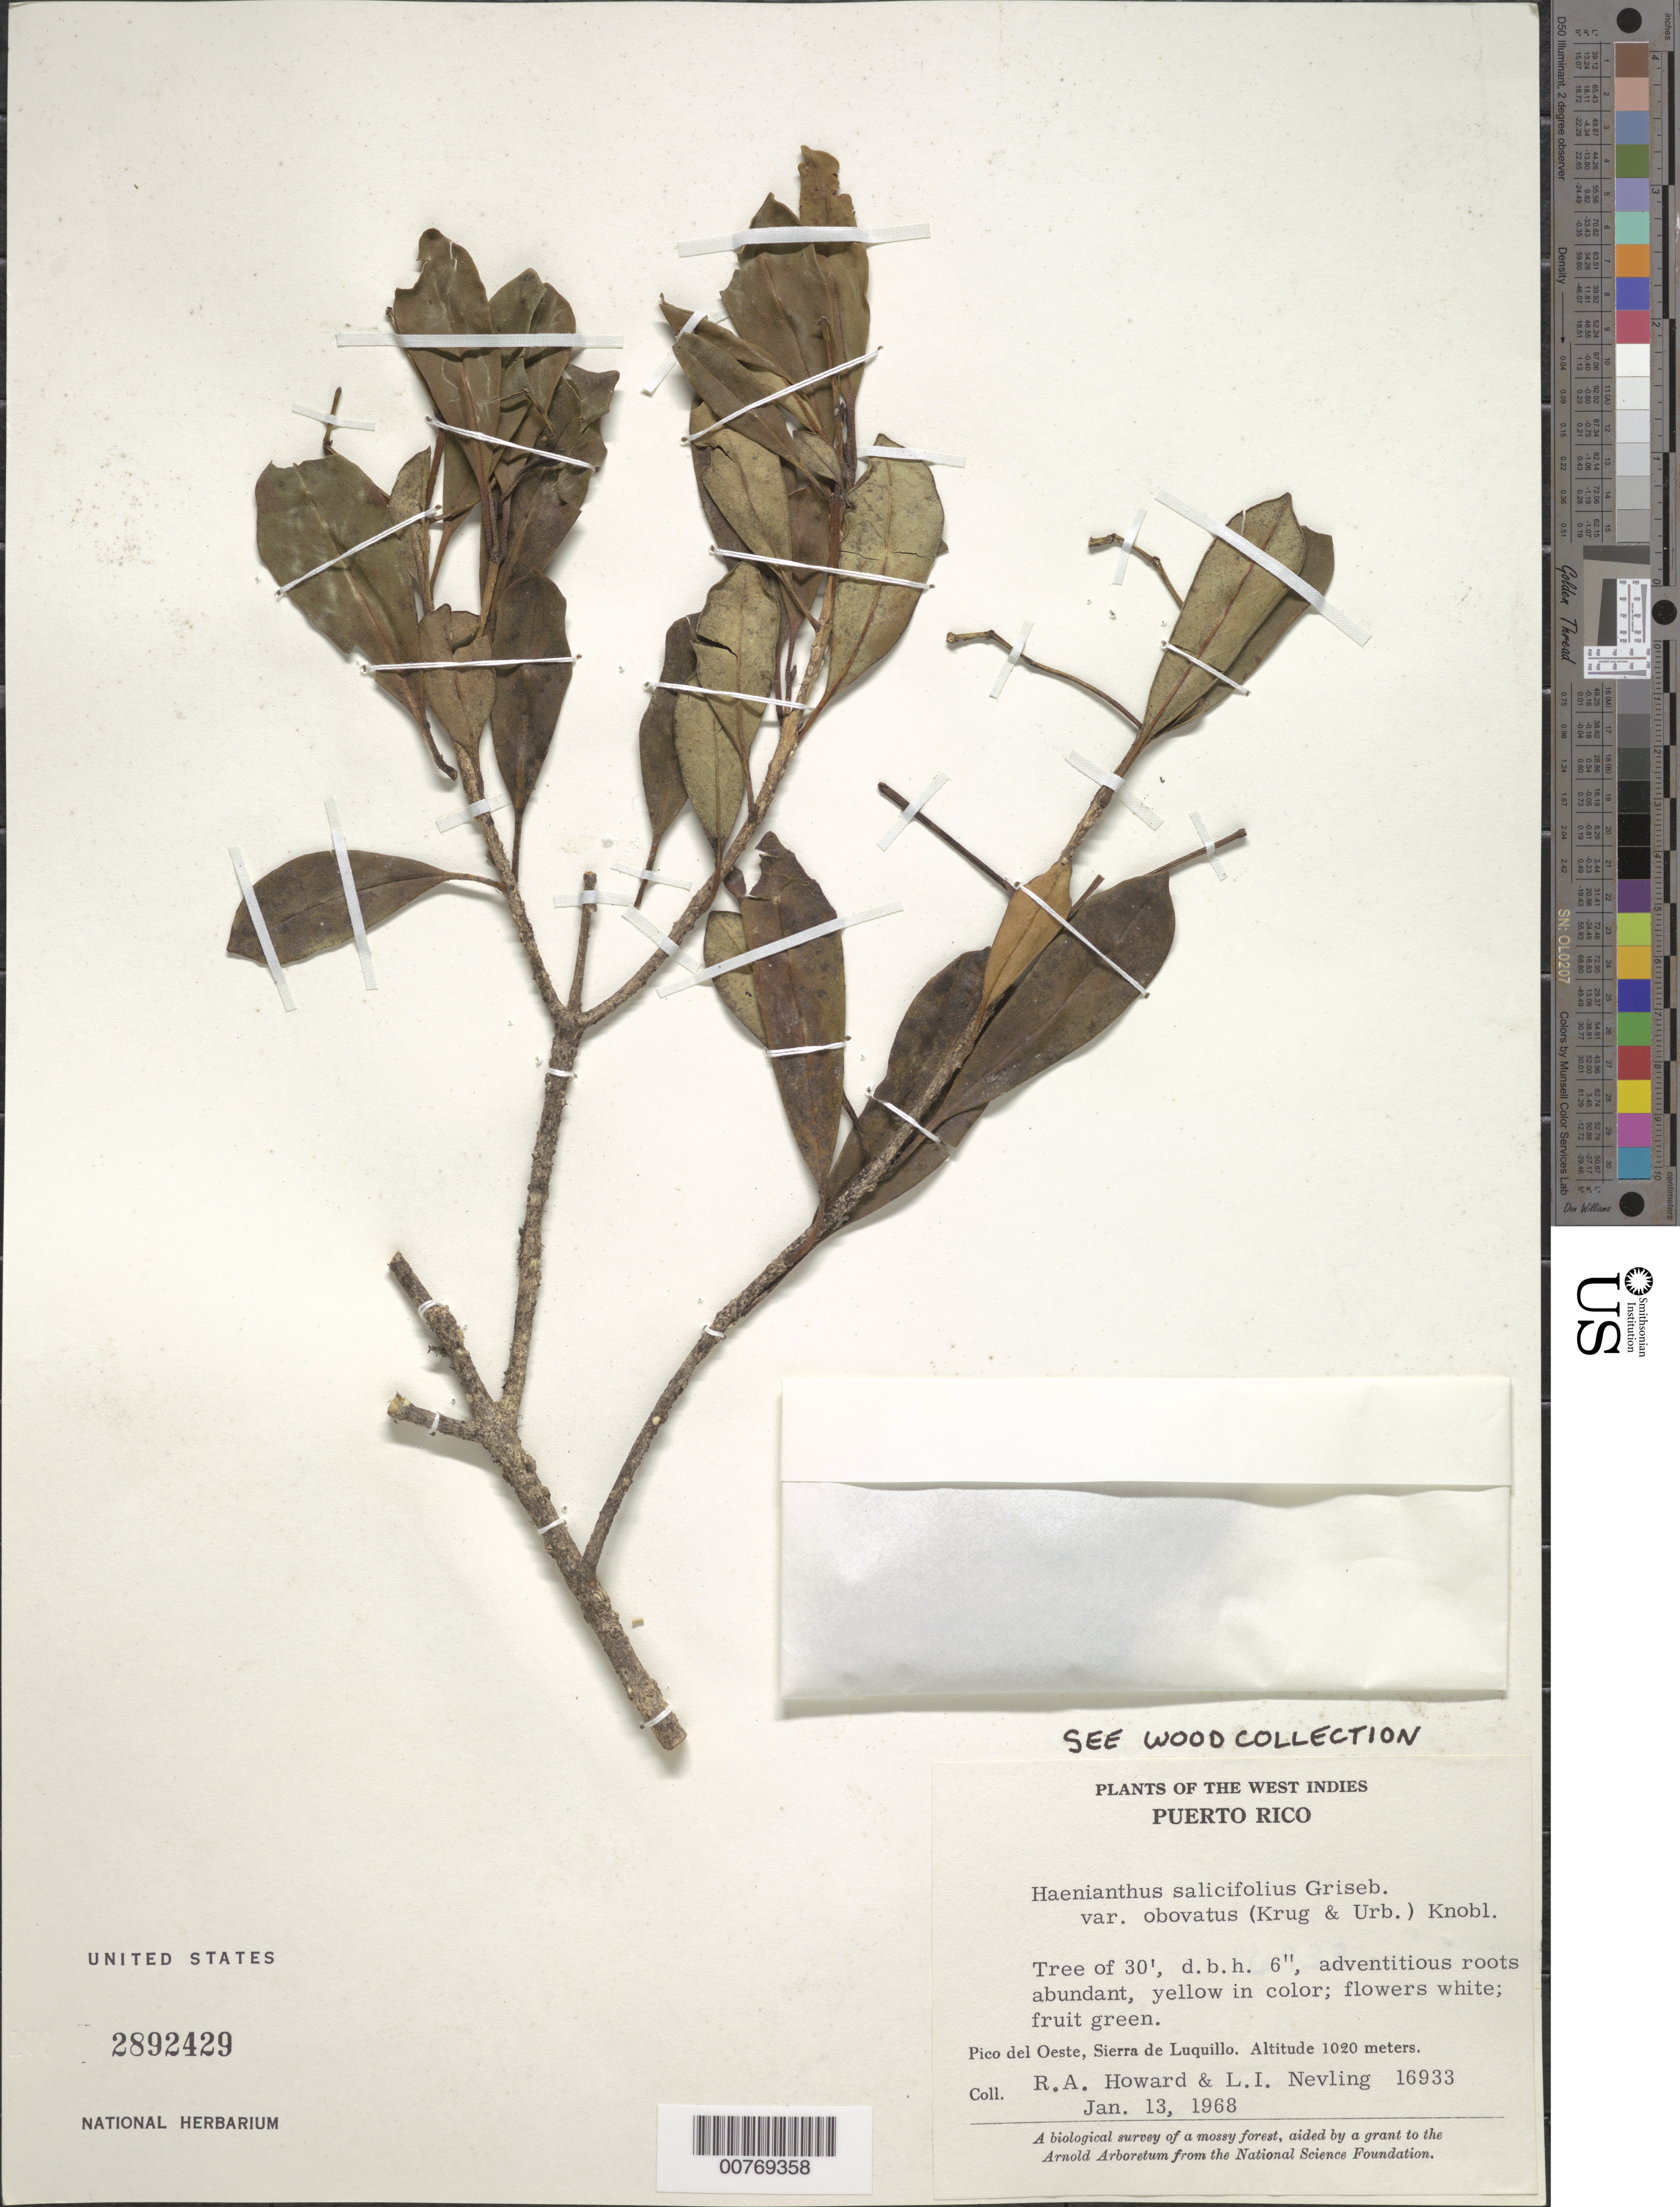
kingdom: Plantae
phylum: Tracheophyta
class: Magnoliopsida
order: Lamiales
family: Oleaceae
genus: Haenianthus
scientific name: Haenianthus salicifolius var. obovatus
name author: (Krug & Urb.) Knobl.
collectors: R. A. Howard & L. Nevling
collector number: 16933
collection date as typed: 13 Jan 1968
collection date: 1968-01-13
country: Puerto Rico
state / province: Ceiba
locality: Pico del Oeste, Sierra de Luquillo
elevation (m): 1020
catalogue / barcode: US 2892429